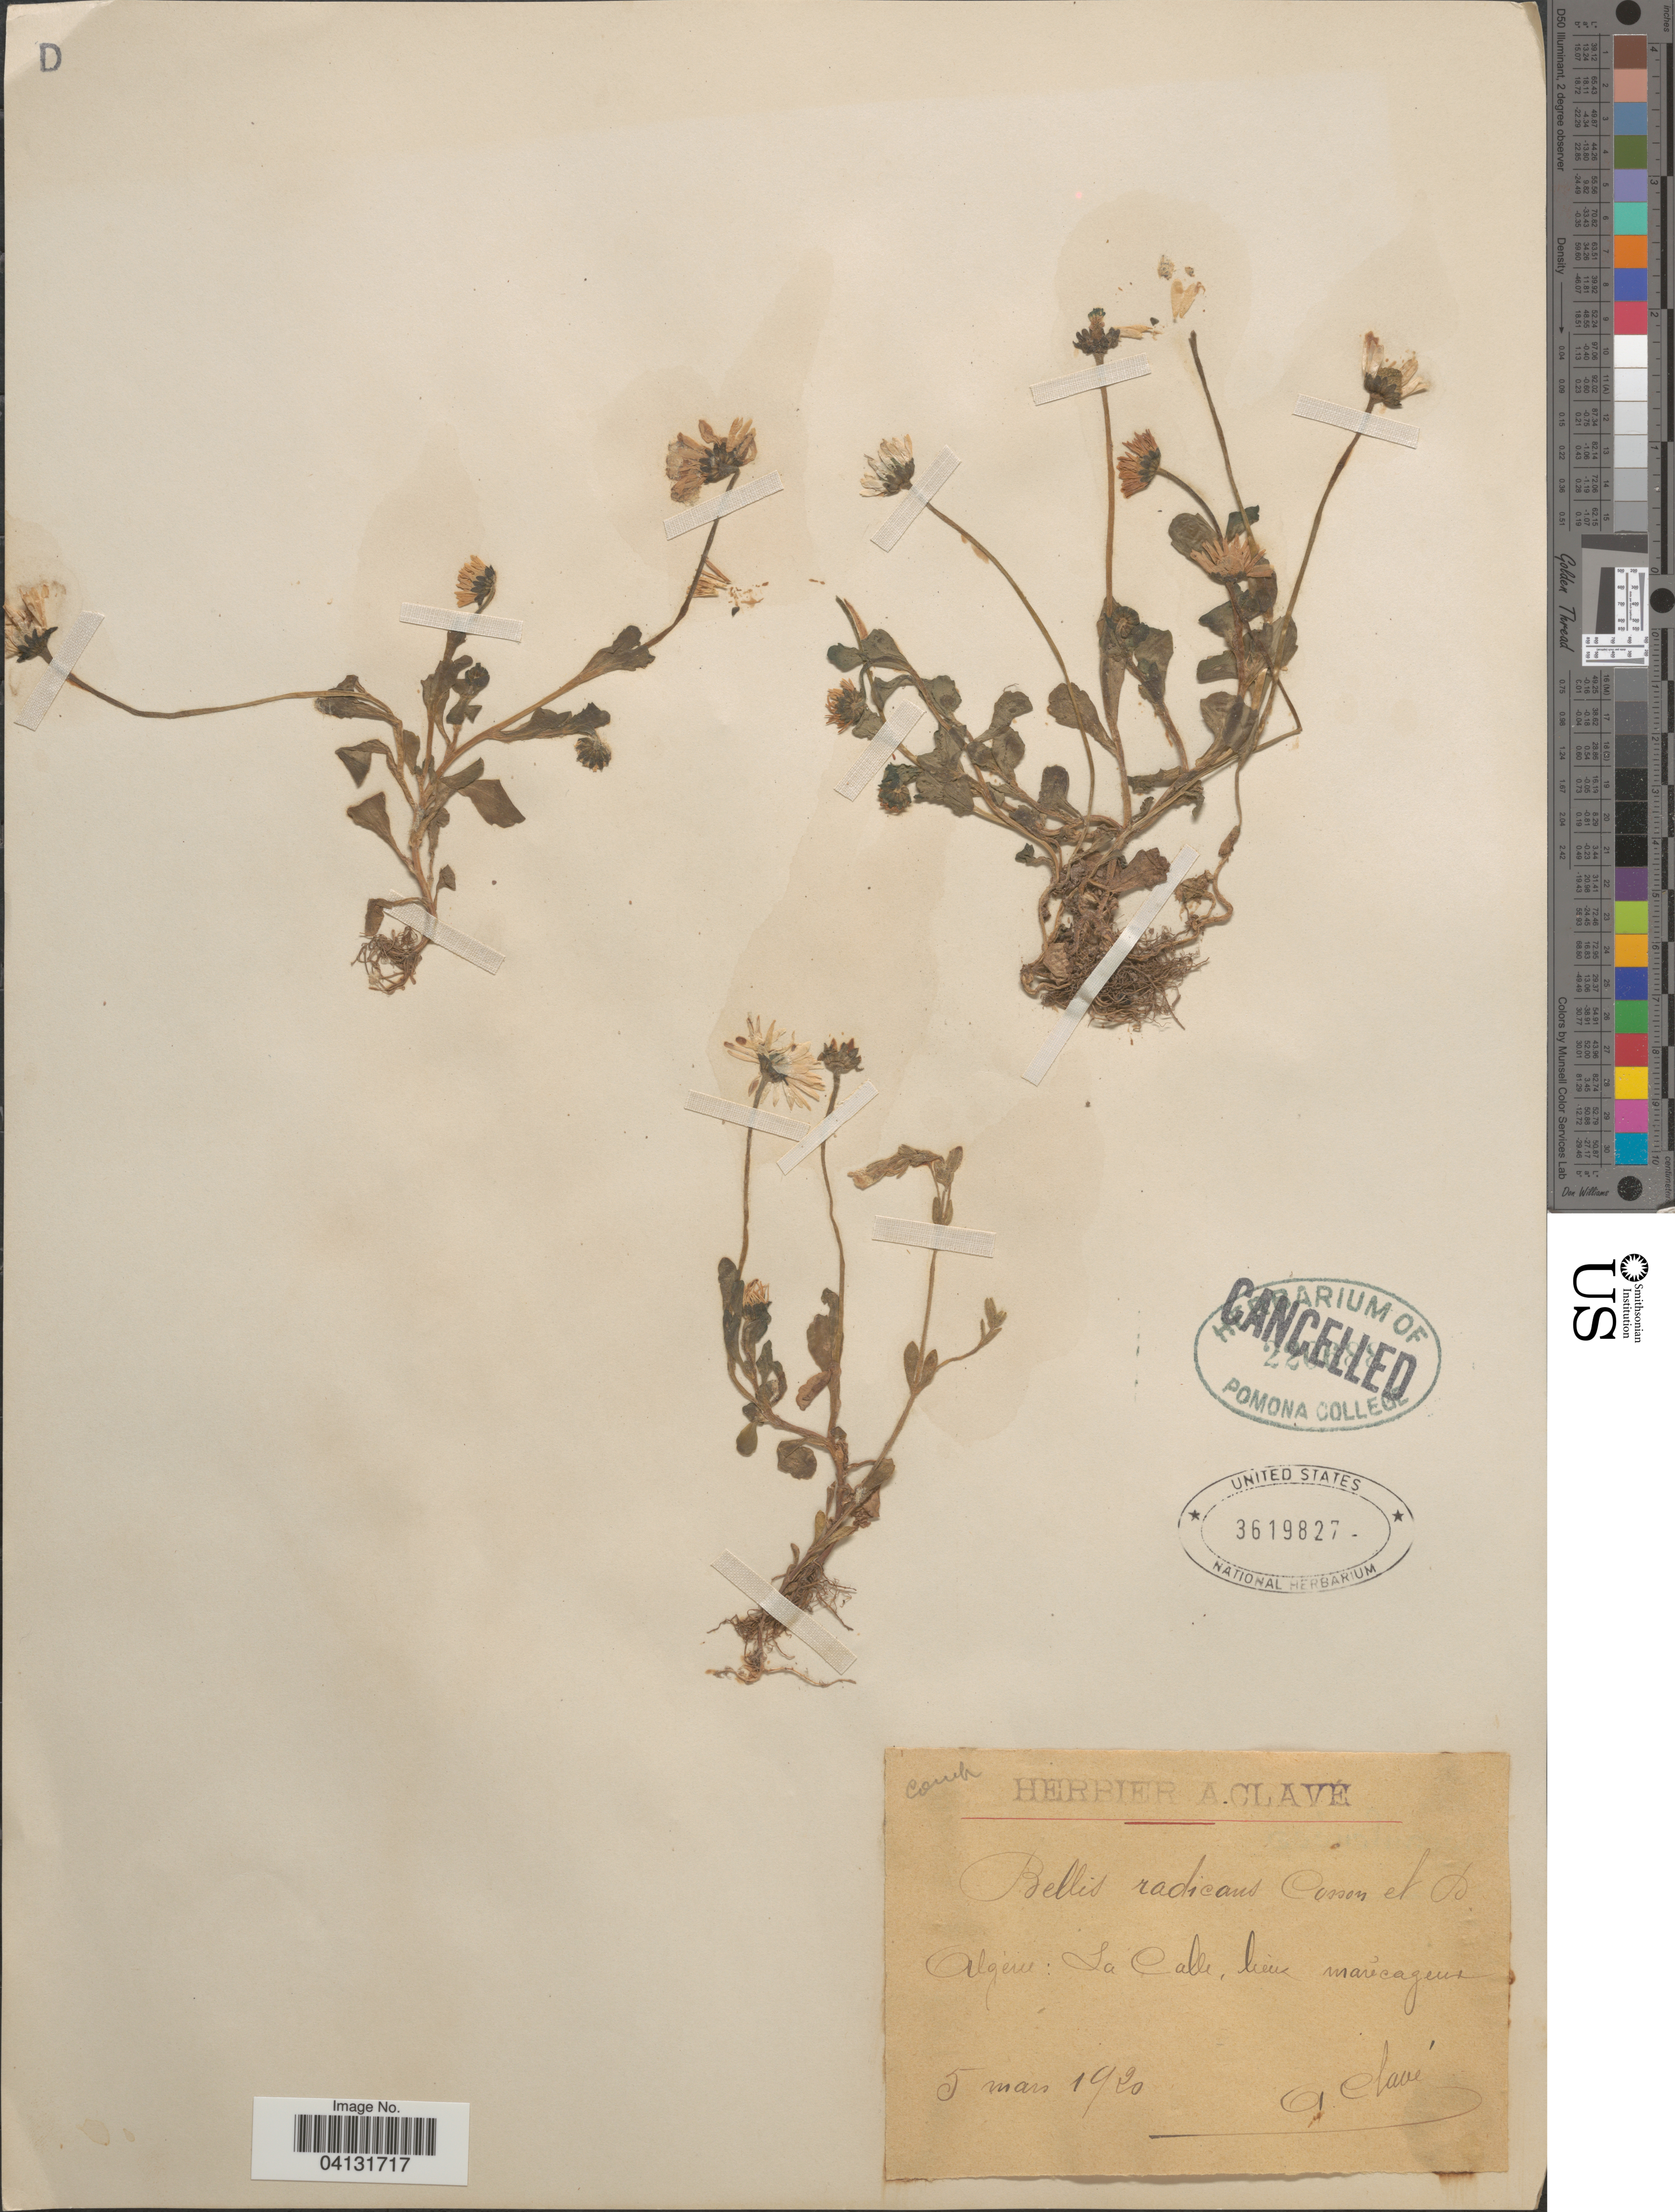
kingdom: Plantae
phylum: Tracheophyta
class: Magnoliopsida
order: Asterales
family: Asteraceae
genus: Bellis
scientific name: Bellis radicans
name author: Coss. & Durieu ex Batt. & Trab.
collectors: A. Clavé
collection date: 1920-03-05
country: Algeria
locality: La Calle, lieux marécageux.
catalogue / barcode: US 3619827